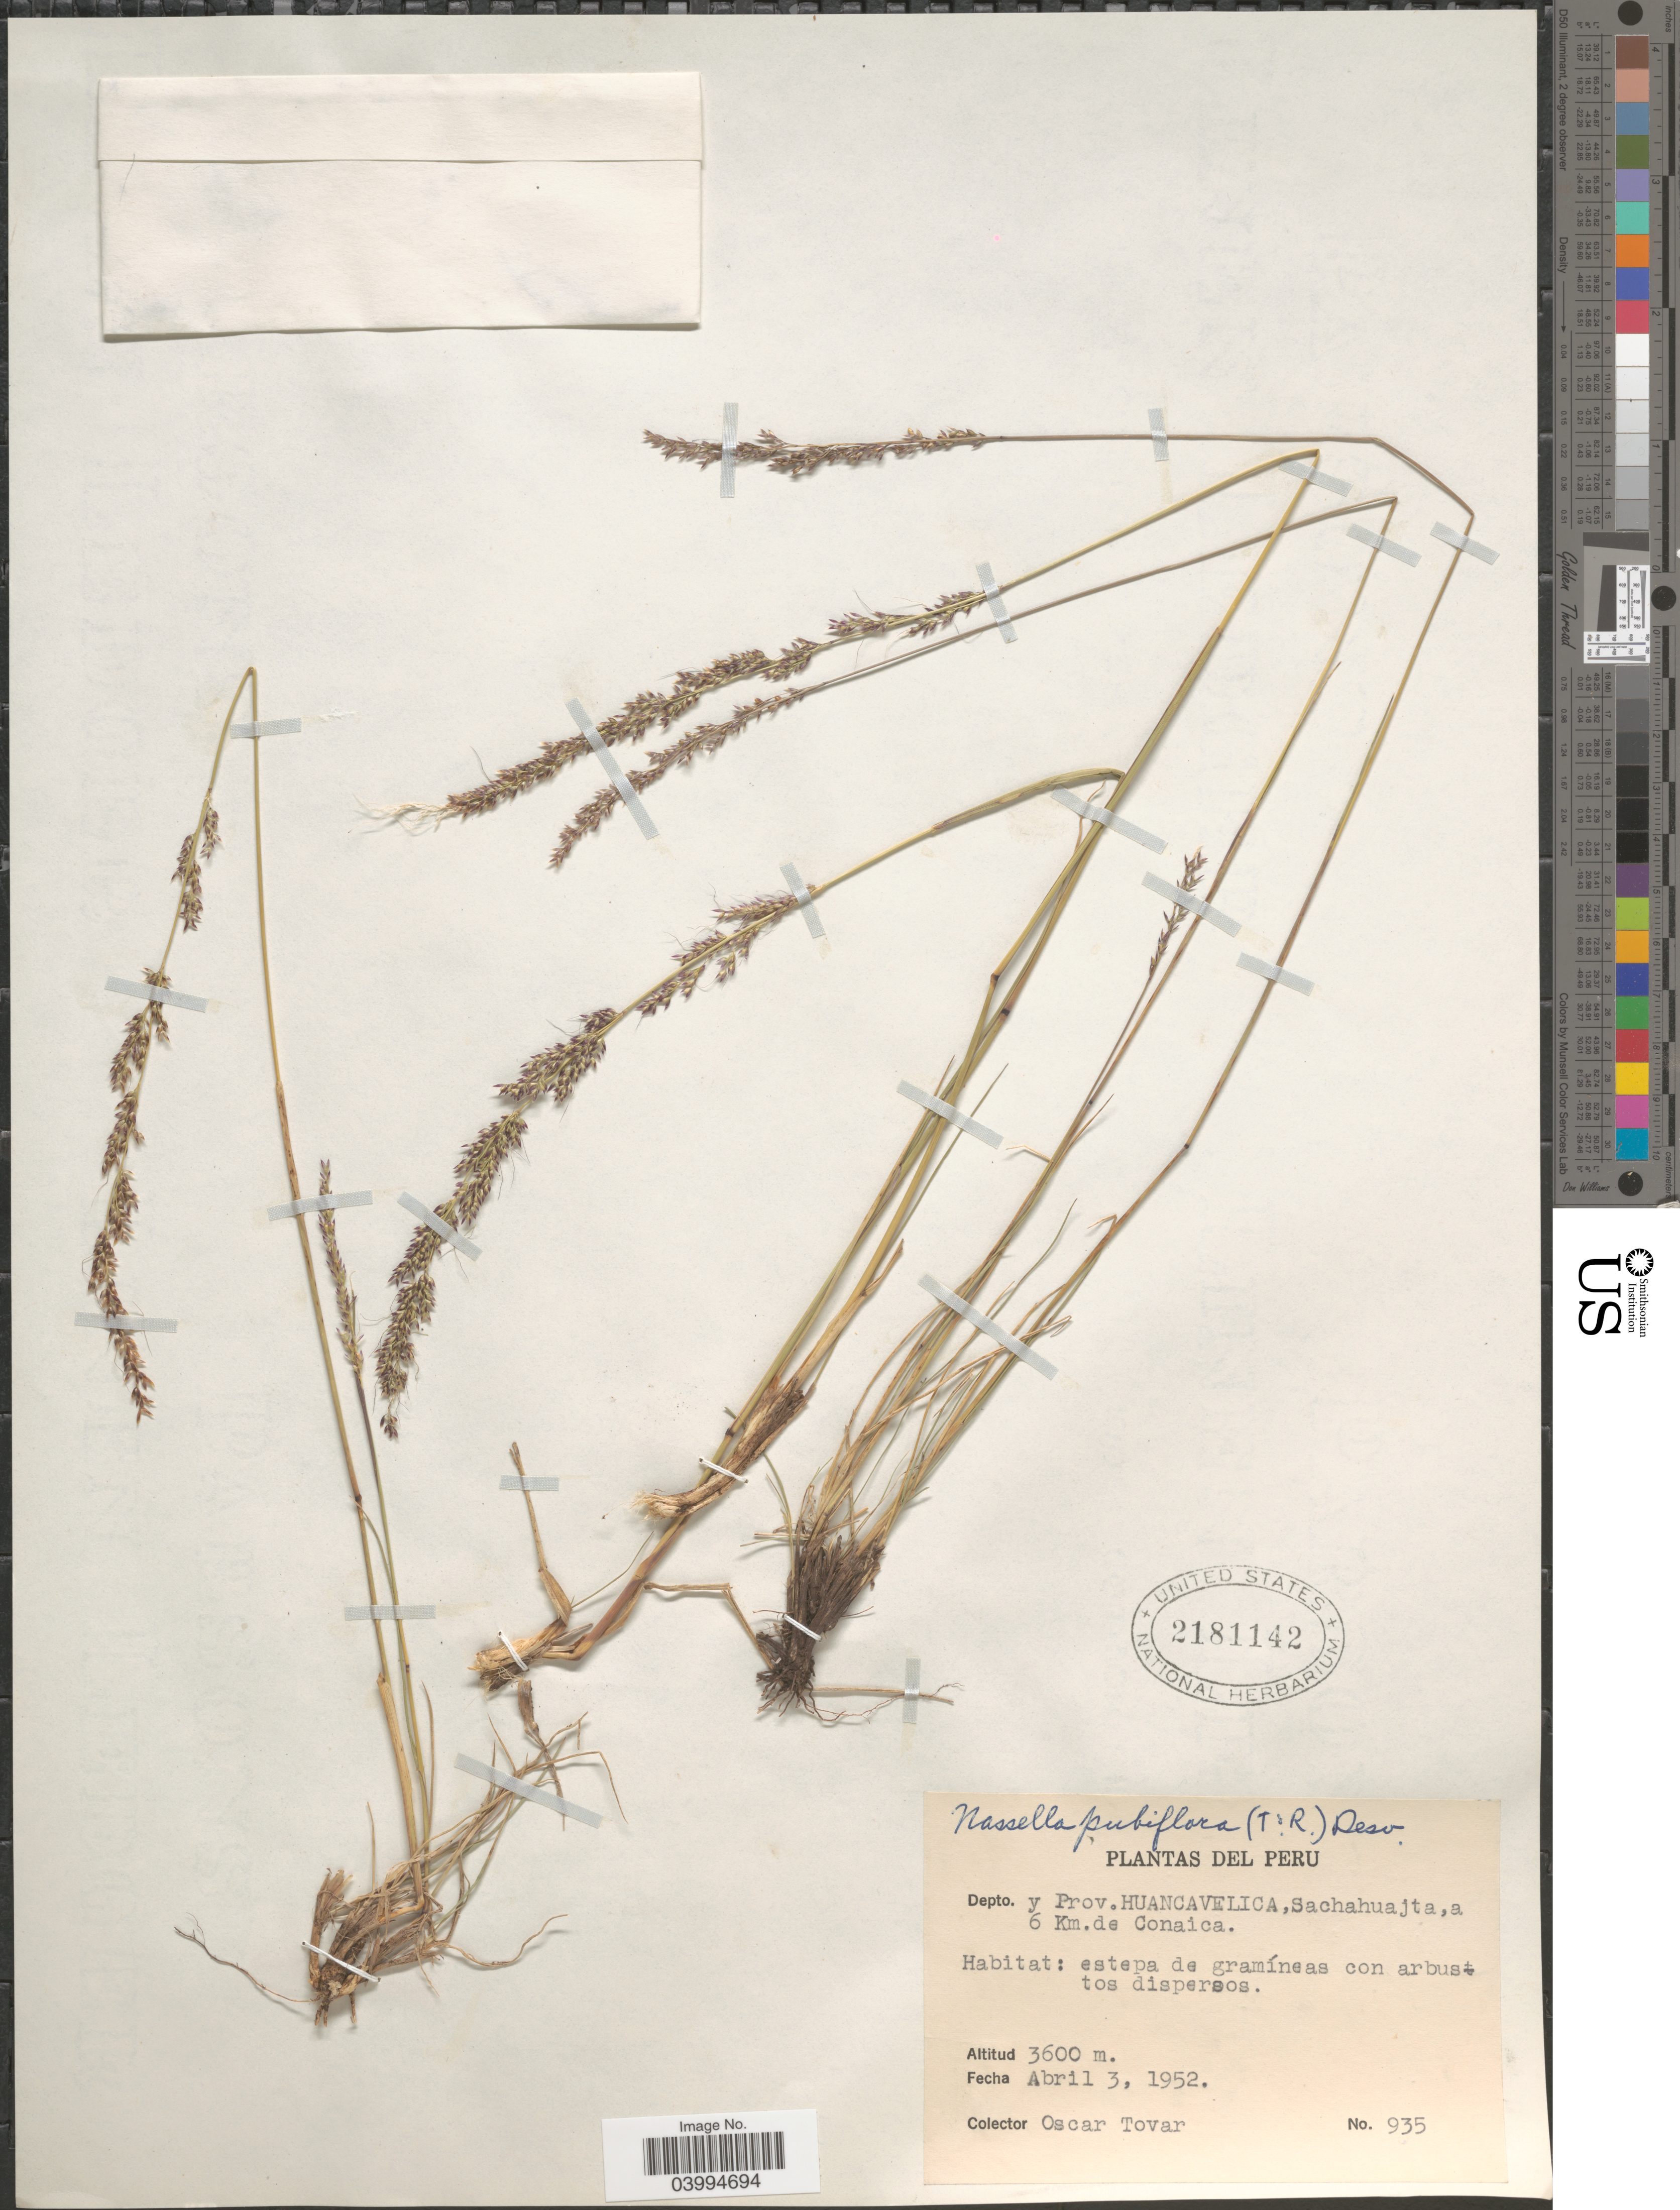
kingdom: Plantae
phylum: Tracheophyta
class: Liliopsida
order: Poales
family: Poaceae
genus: Nassella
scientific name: Nassella pubiflora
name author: (Trin. & Rupr.) É. Desv.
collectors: Ó. Tovar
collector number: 935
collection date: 1952-04-03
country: Peru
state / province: Huancavelica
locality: Depto. y Prov. Huancavelica, Sachahuajta, a 6 Km. de Conaica.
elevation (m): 3600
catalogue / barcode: US 2181142